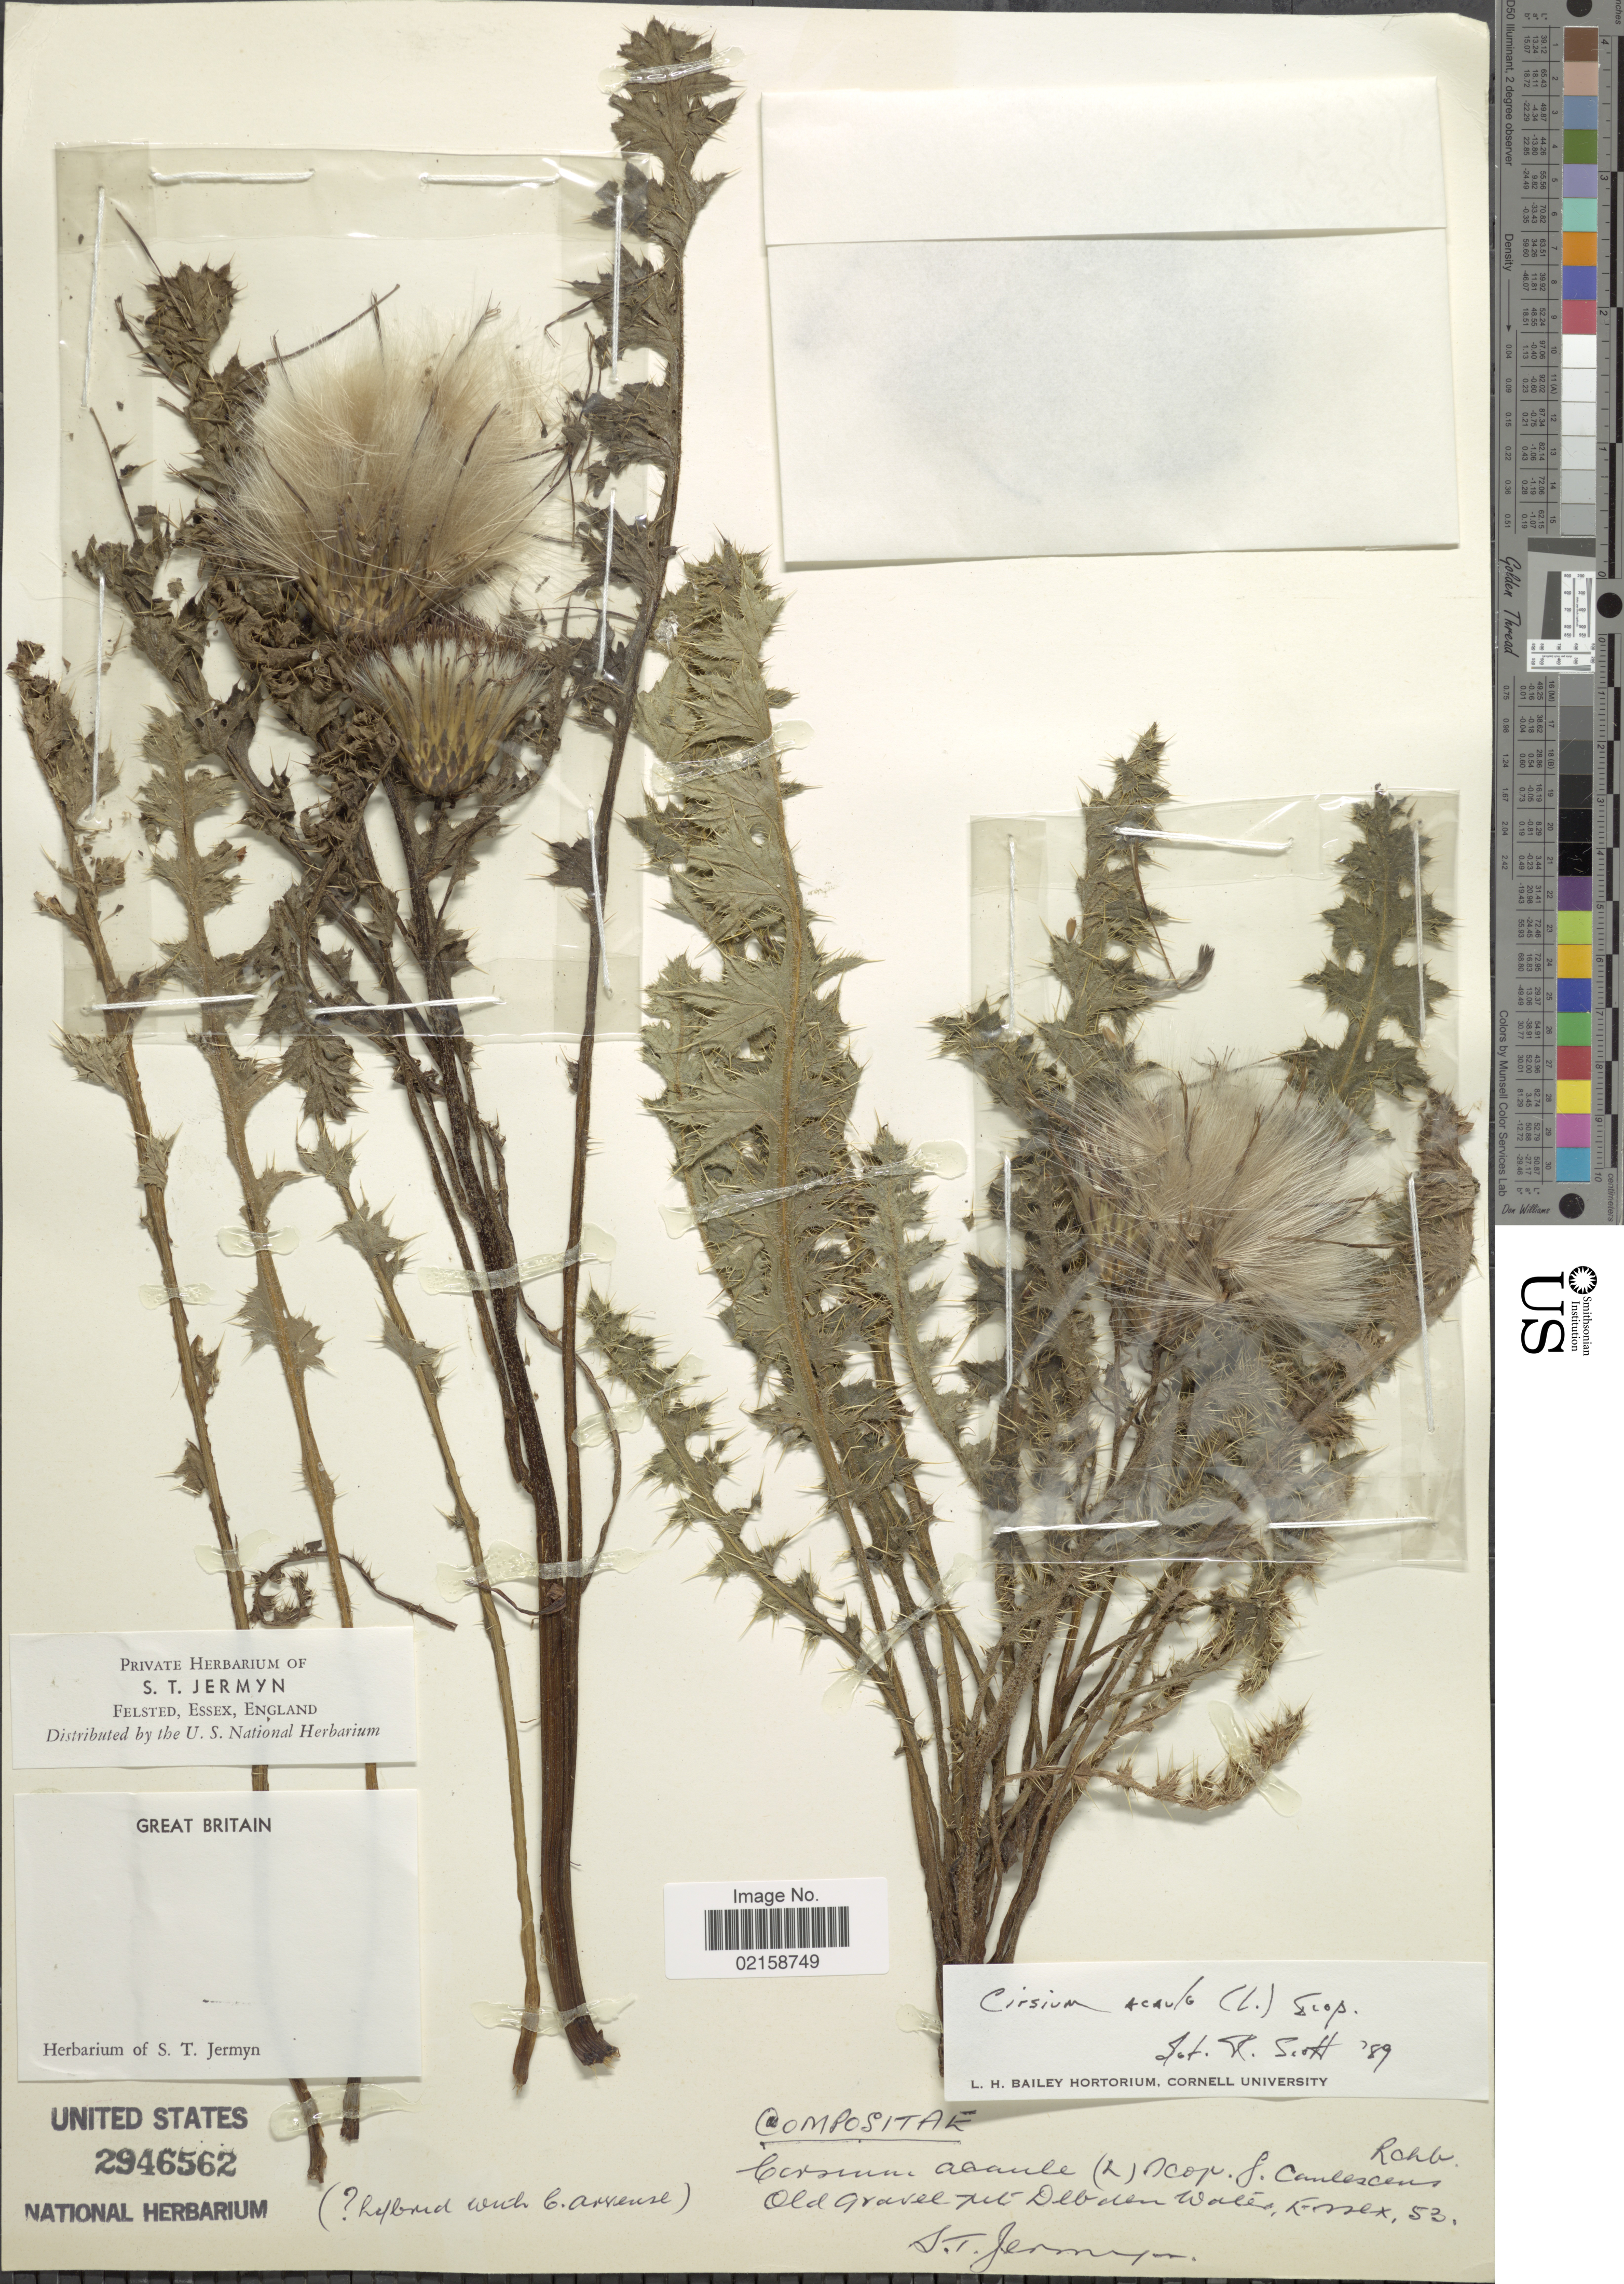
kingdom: Plantae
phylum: Tracheophyta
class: Magnoliopsida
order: Asterales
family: Asteraceae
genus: Cirsium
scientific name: Cirsium acaule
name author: (L.) Scop.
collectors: S. Jermyn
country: United Kingdom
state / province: England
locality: Old gravel pit Debden Whaler, Essex 53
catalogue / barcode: US 2946562